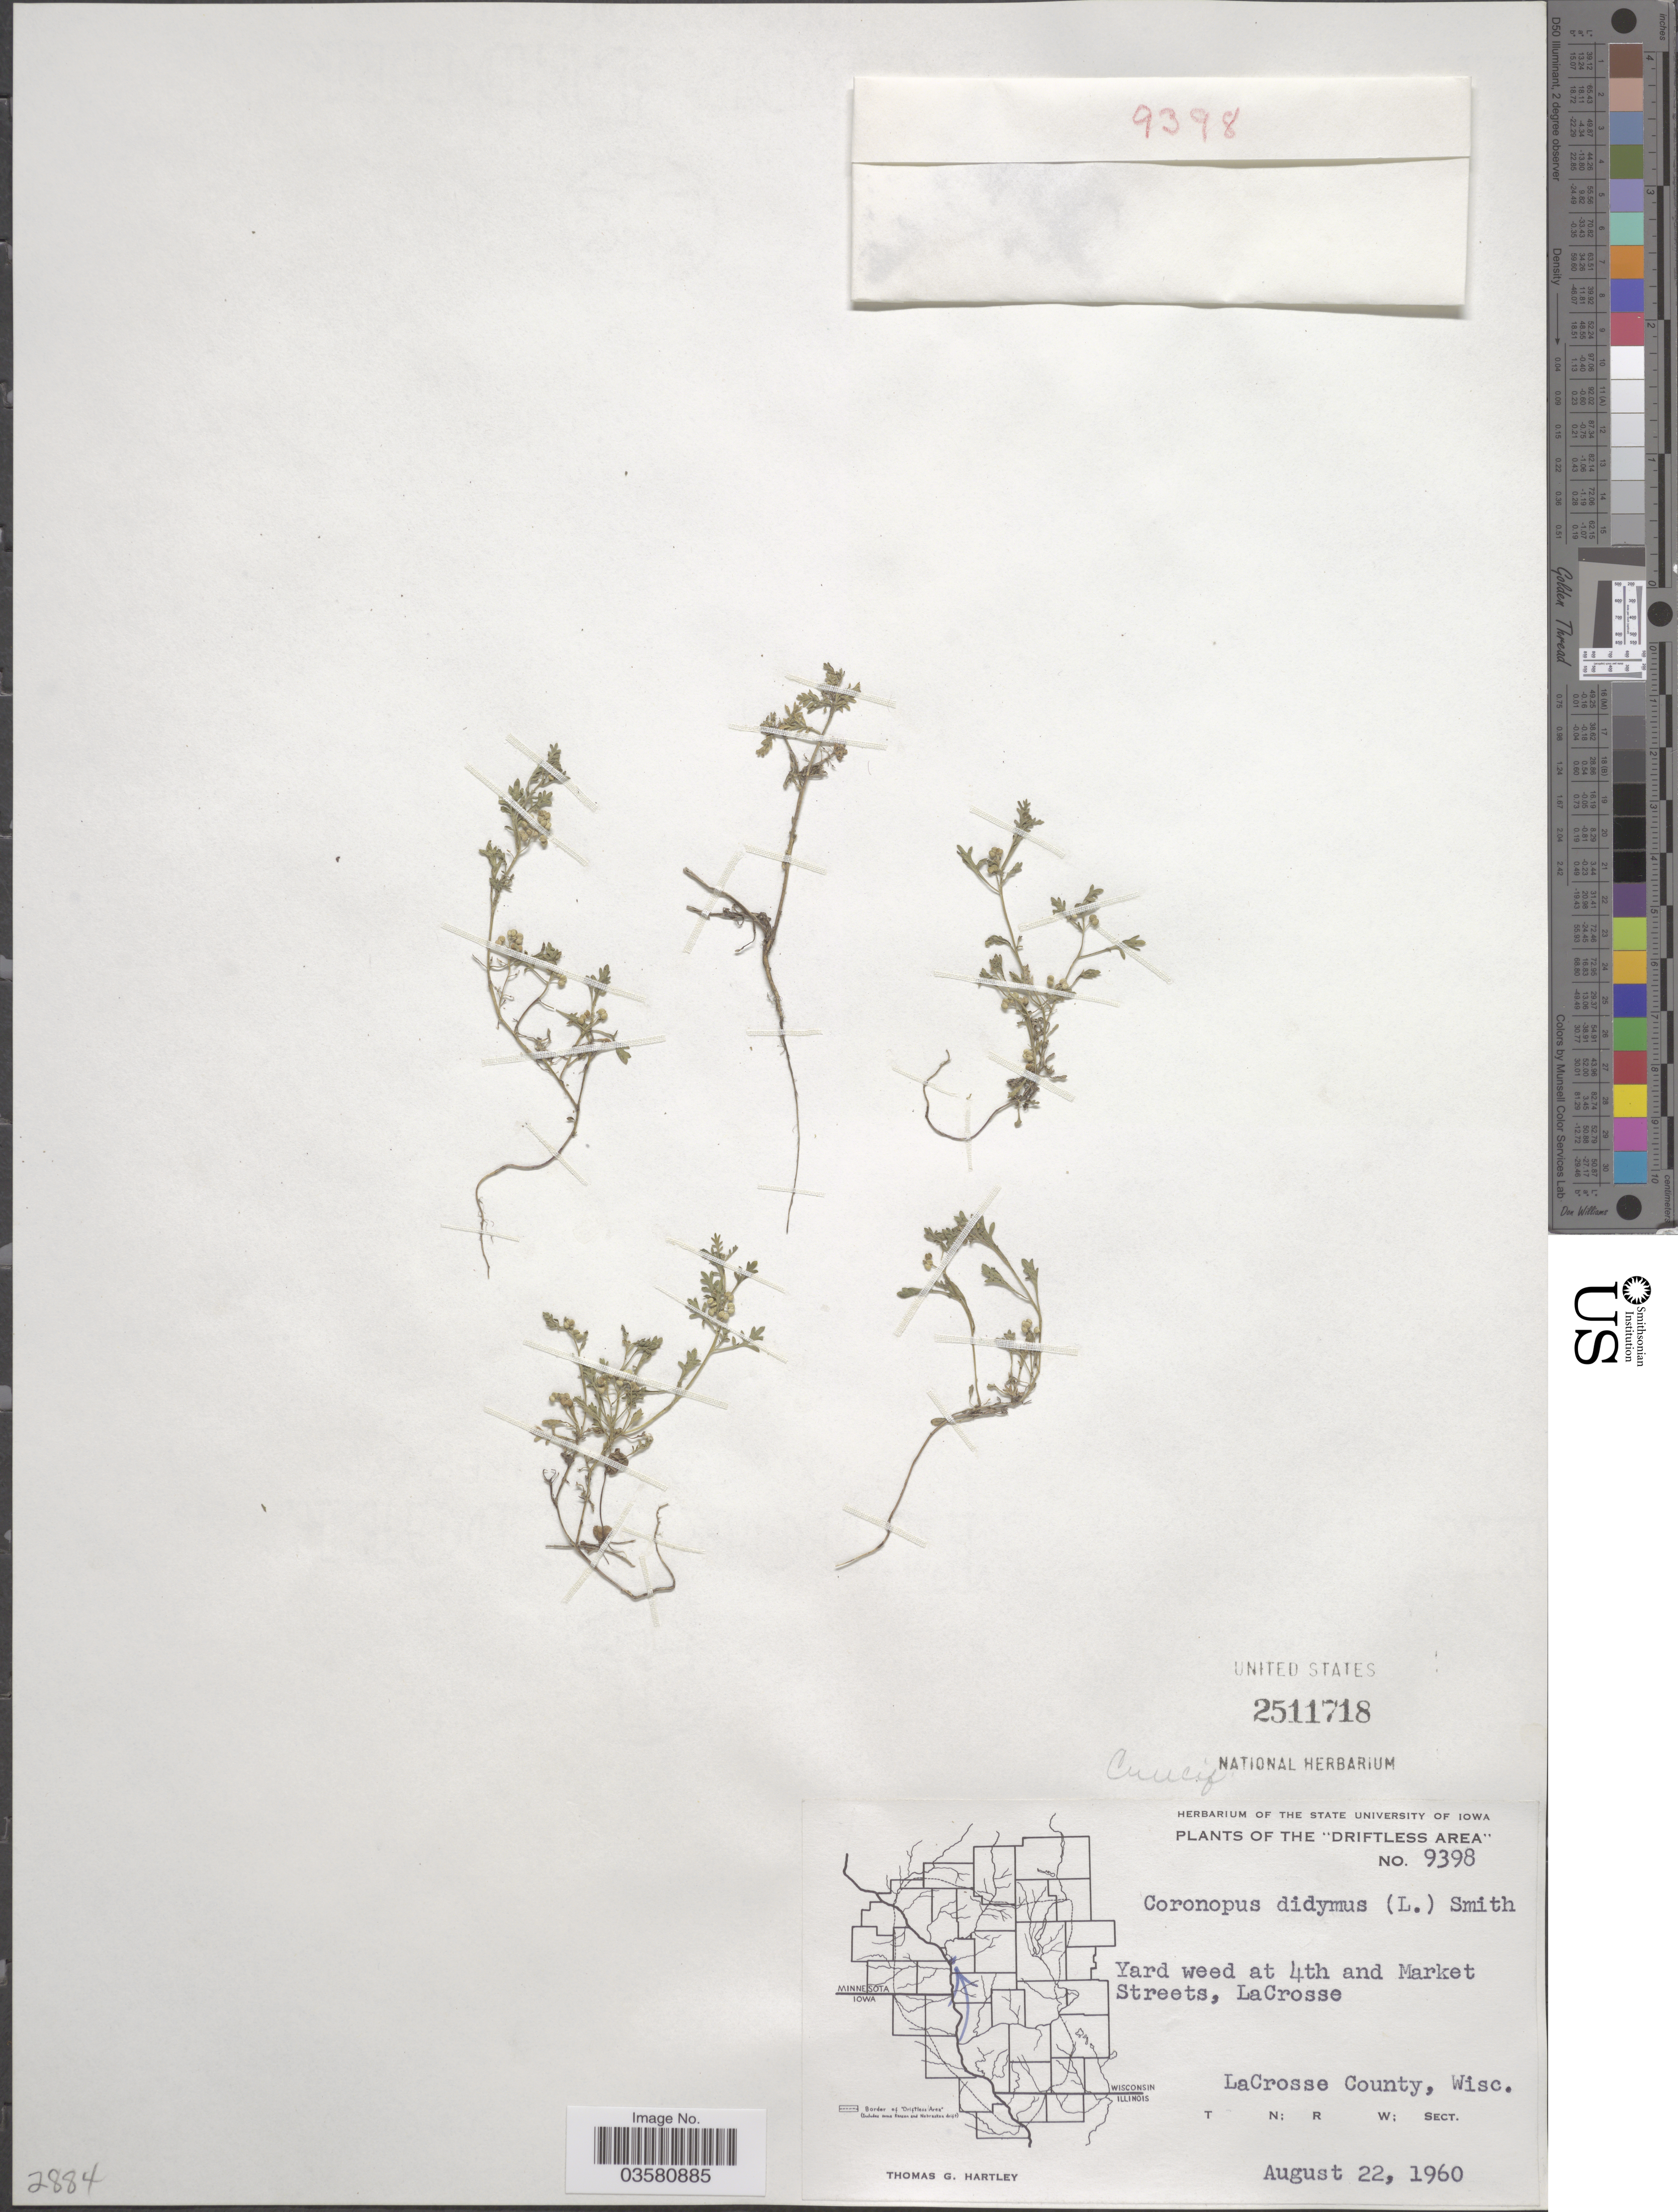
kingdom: Plantae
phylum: Tracheophyta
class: Magnoliopsida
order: Brassicales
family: Brassicaceae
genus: Lepidium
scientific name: Lepidium didymum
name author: L.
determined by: Strong, M. T., (US), Smithsonian Institution - National Museum of Natural History (UNITED STATES)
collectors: T. G. Hartley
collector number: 9398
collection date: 1960-08-22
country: United States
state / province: Wisconsin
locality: Driftless Area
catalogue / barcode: US 2511718